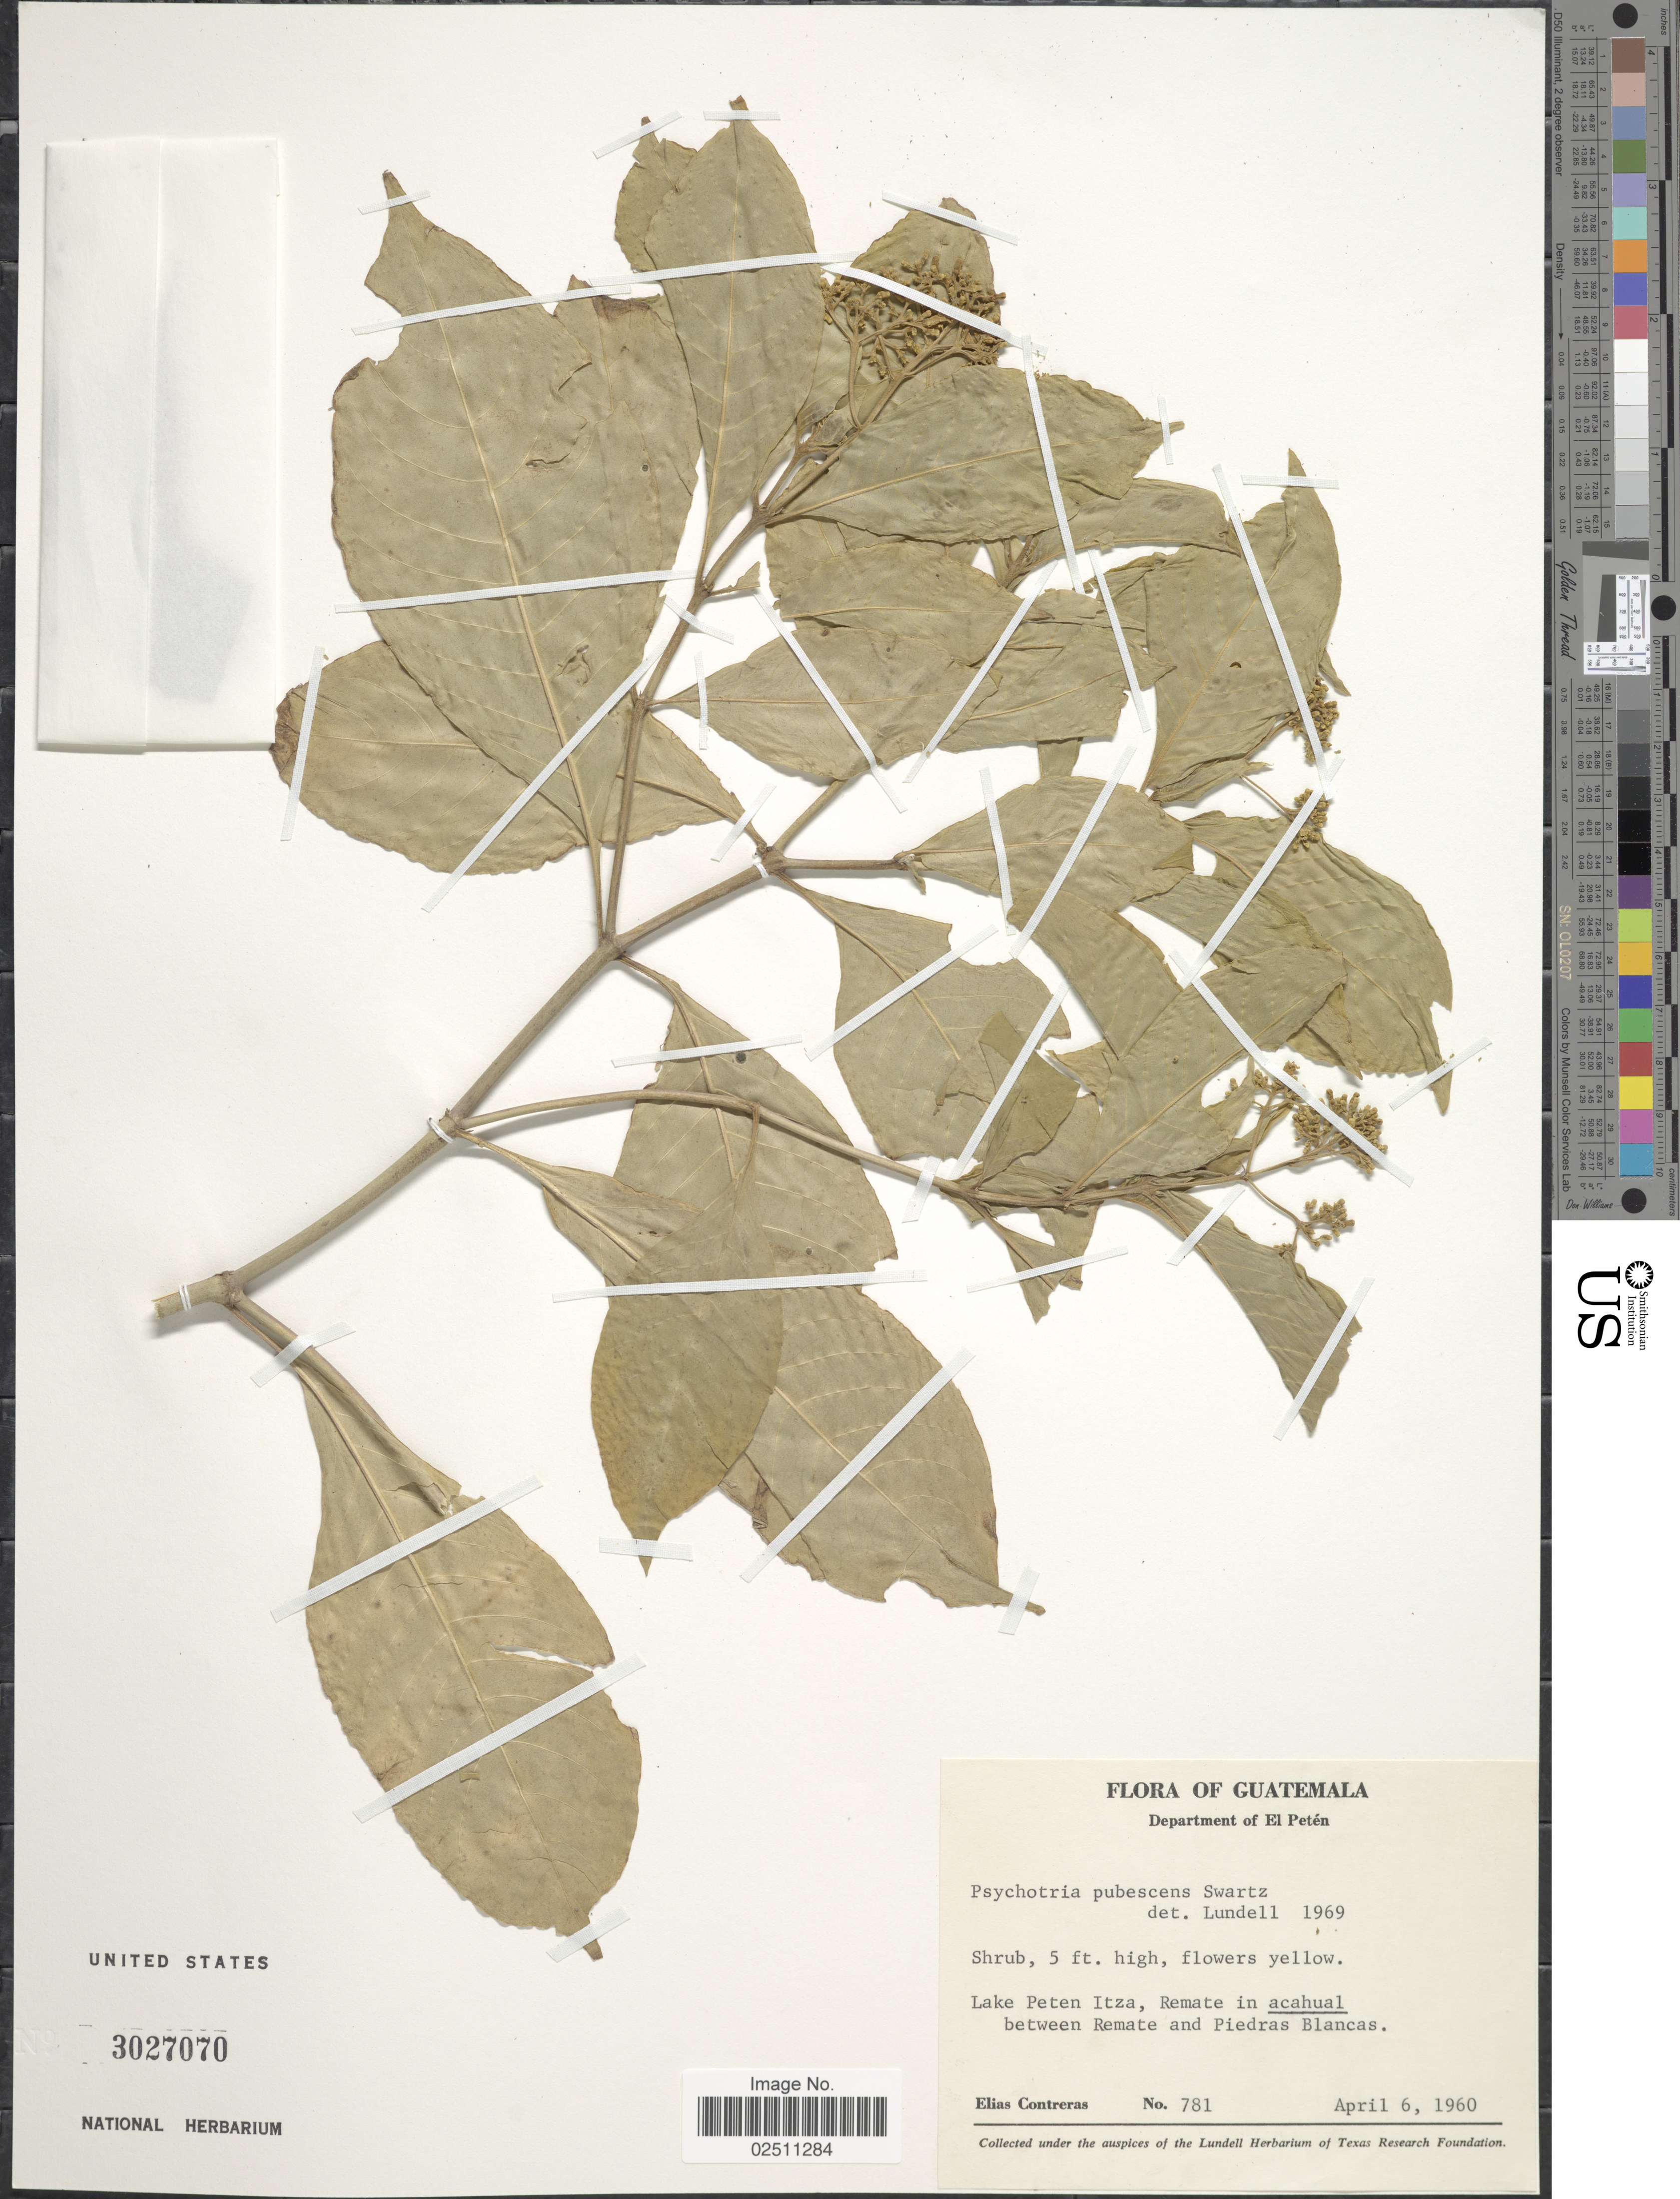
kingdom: Plantae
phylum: Tracheophyta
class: Magnoliopsida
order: Gentianales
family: Rubiaceae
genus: Psychotria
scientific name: Psychotria pubescens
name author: Sw.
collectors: E. Contreras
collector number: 781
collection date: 1960-04-06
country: Guatemala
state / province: El Petén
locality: Lake Peten Itza, Remate in acahual between Remate and Piedras Blancas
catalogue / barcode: US 3027070